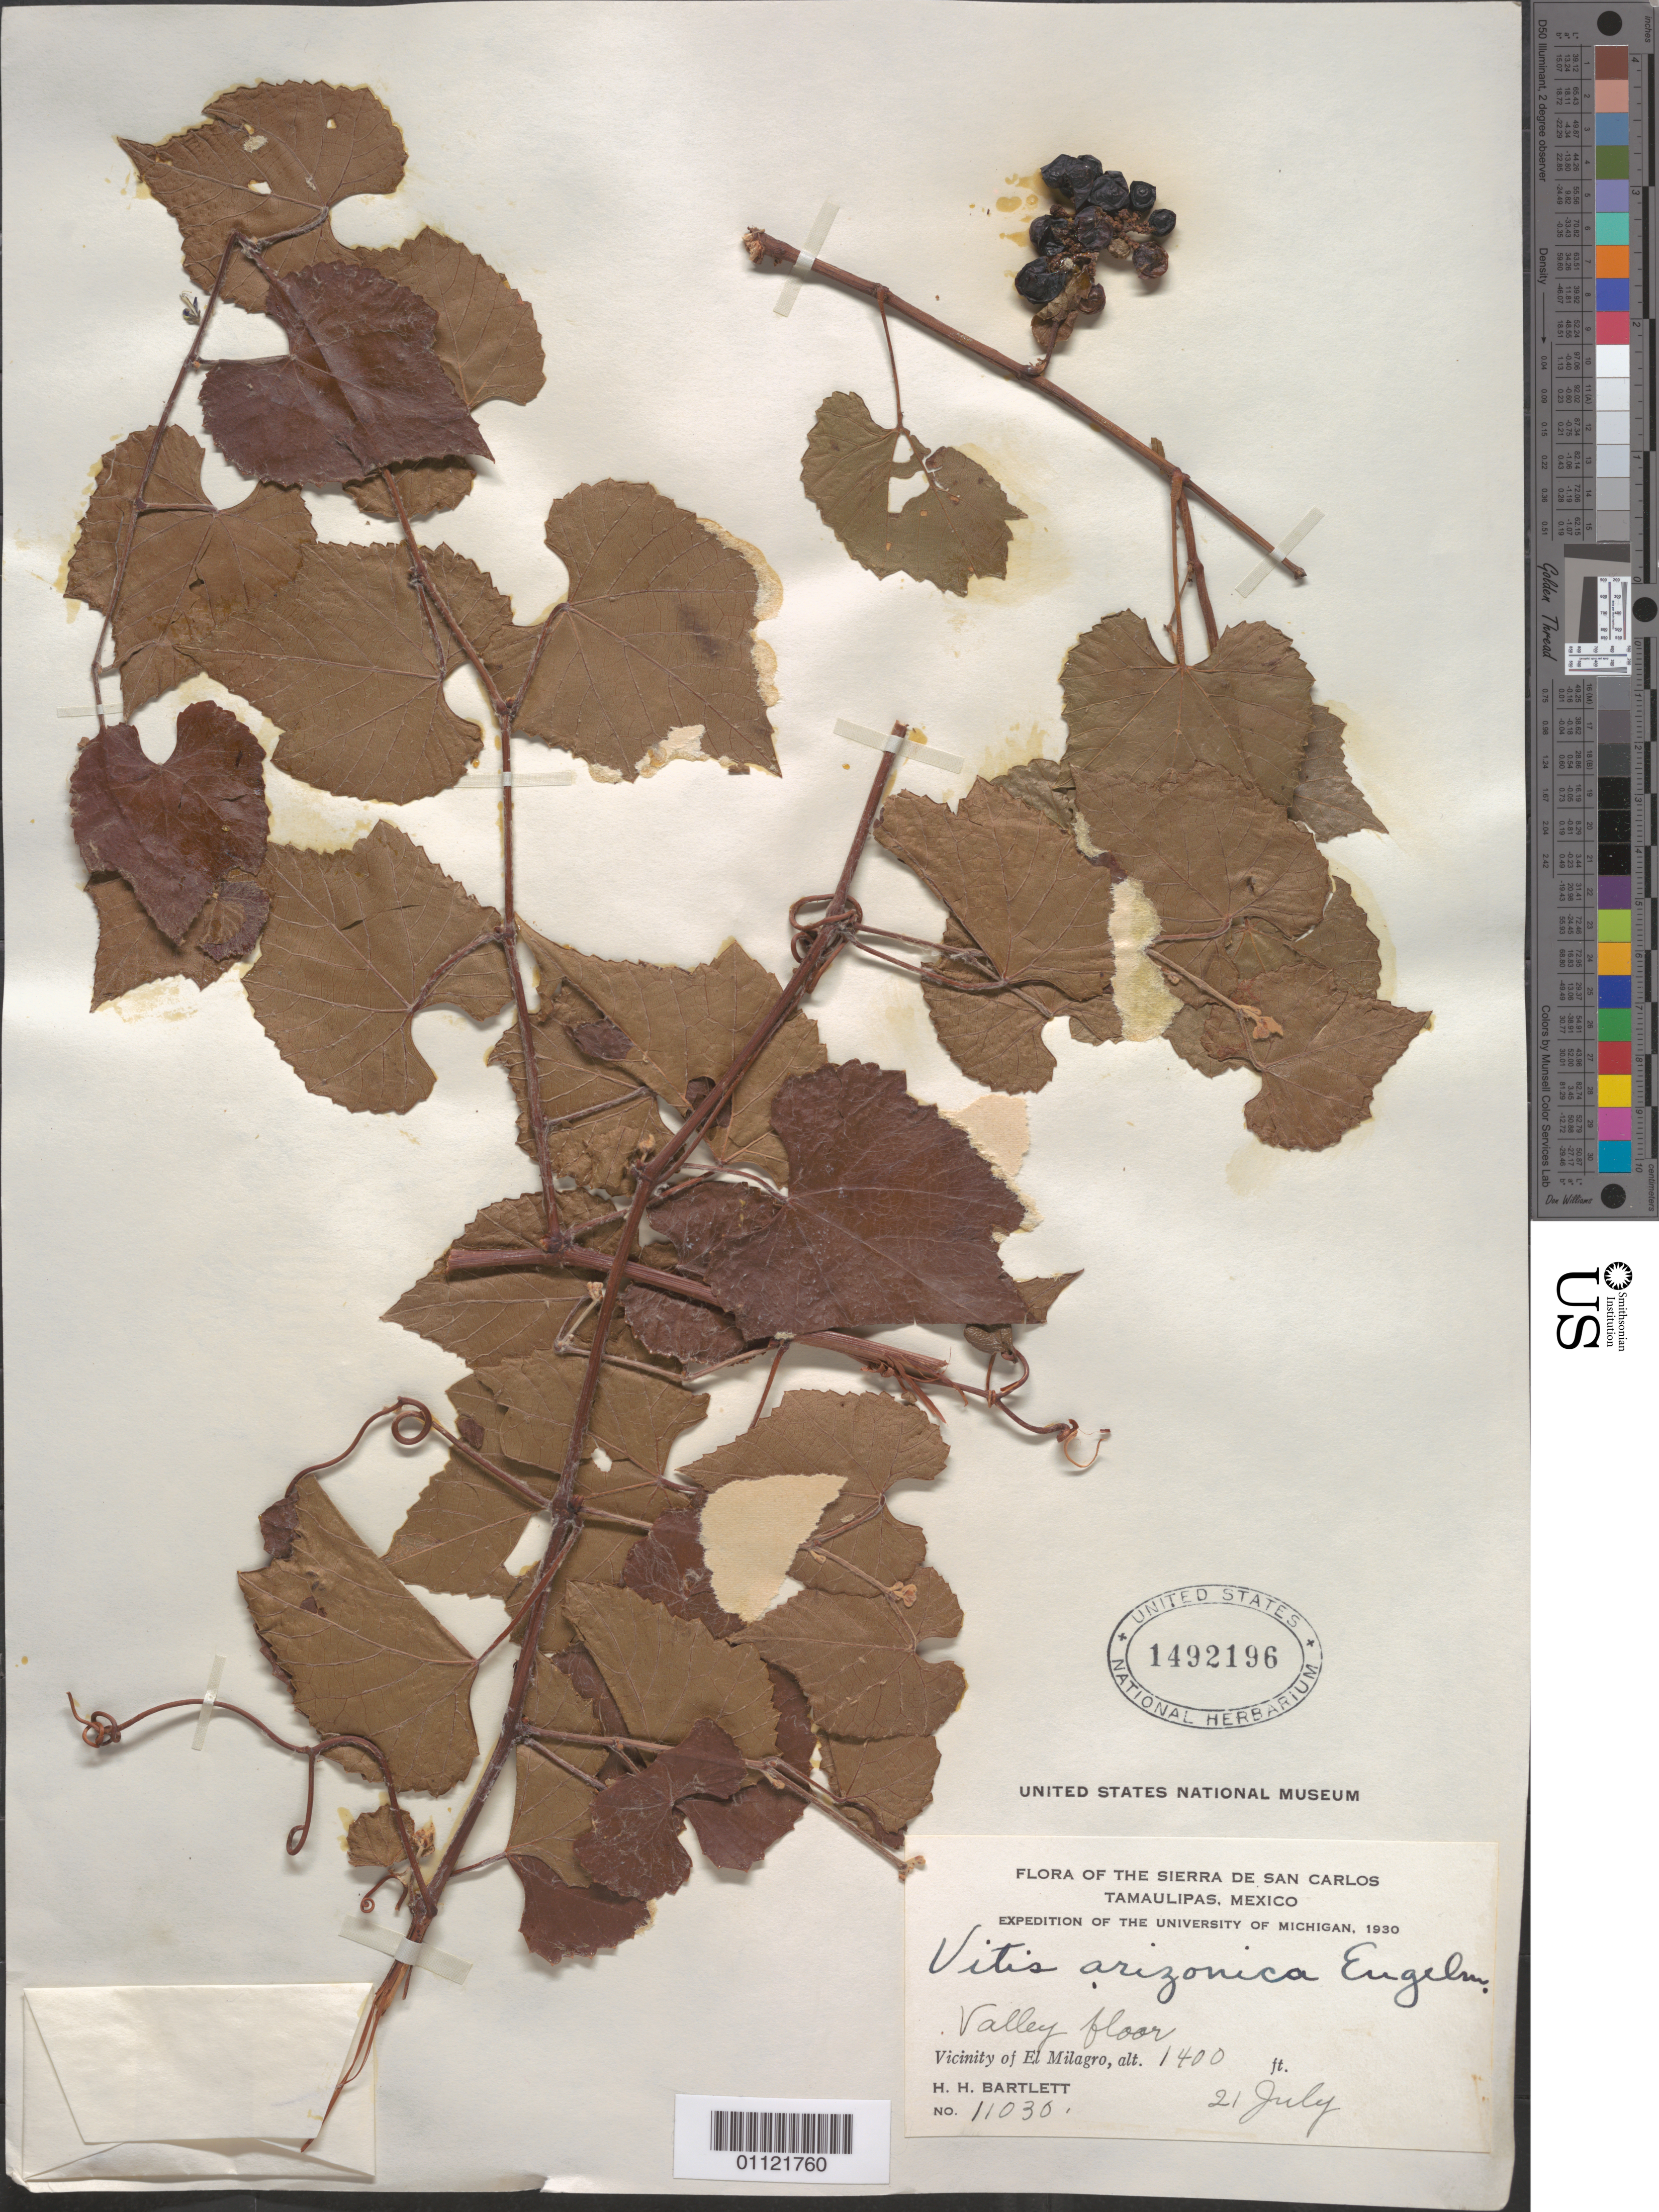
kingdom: Plantae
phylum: Tracheophyta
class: Magnoliopsida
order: Vitales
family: Vitaceae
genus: Vitis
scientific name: Vitis arizonica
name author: Engelm.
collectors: H. H. Bartlett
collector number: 11030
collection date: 1930-07-21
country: Mexico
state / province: Tamaulipas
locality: Valley floor, vicinity of El Milagro, San Carlos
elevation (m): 1400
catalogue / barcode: US 1492196